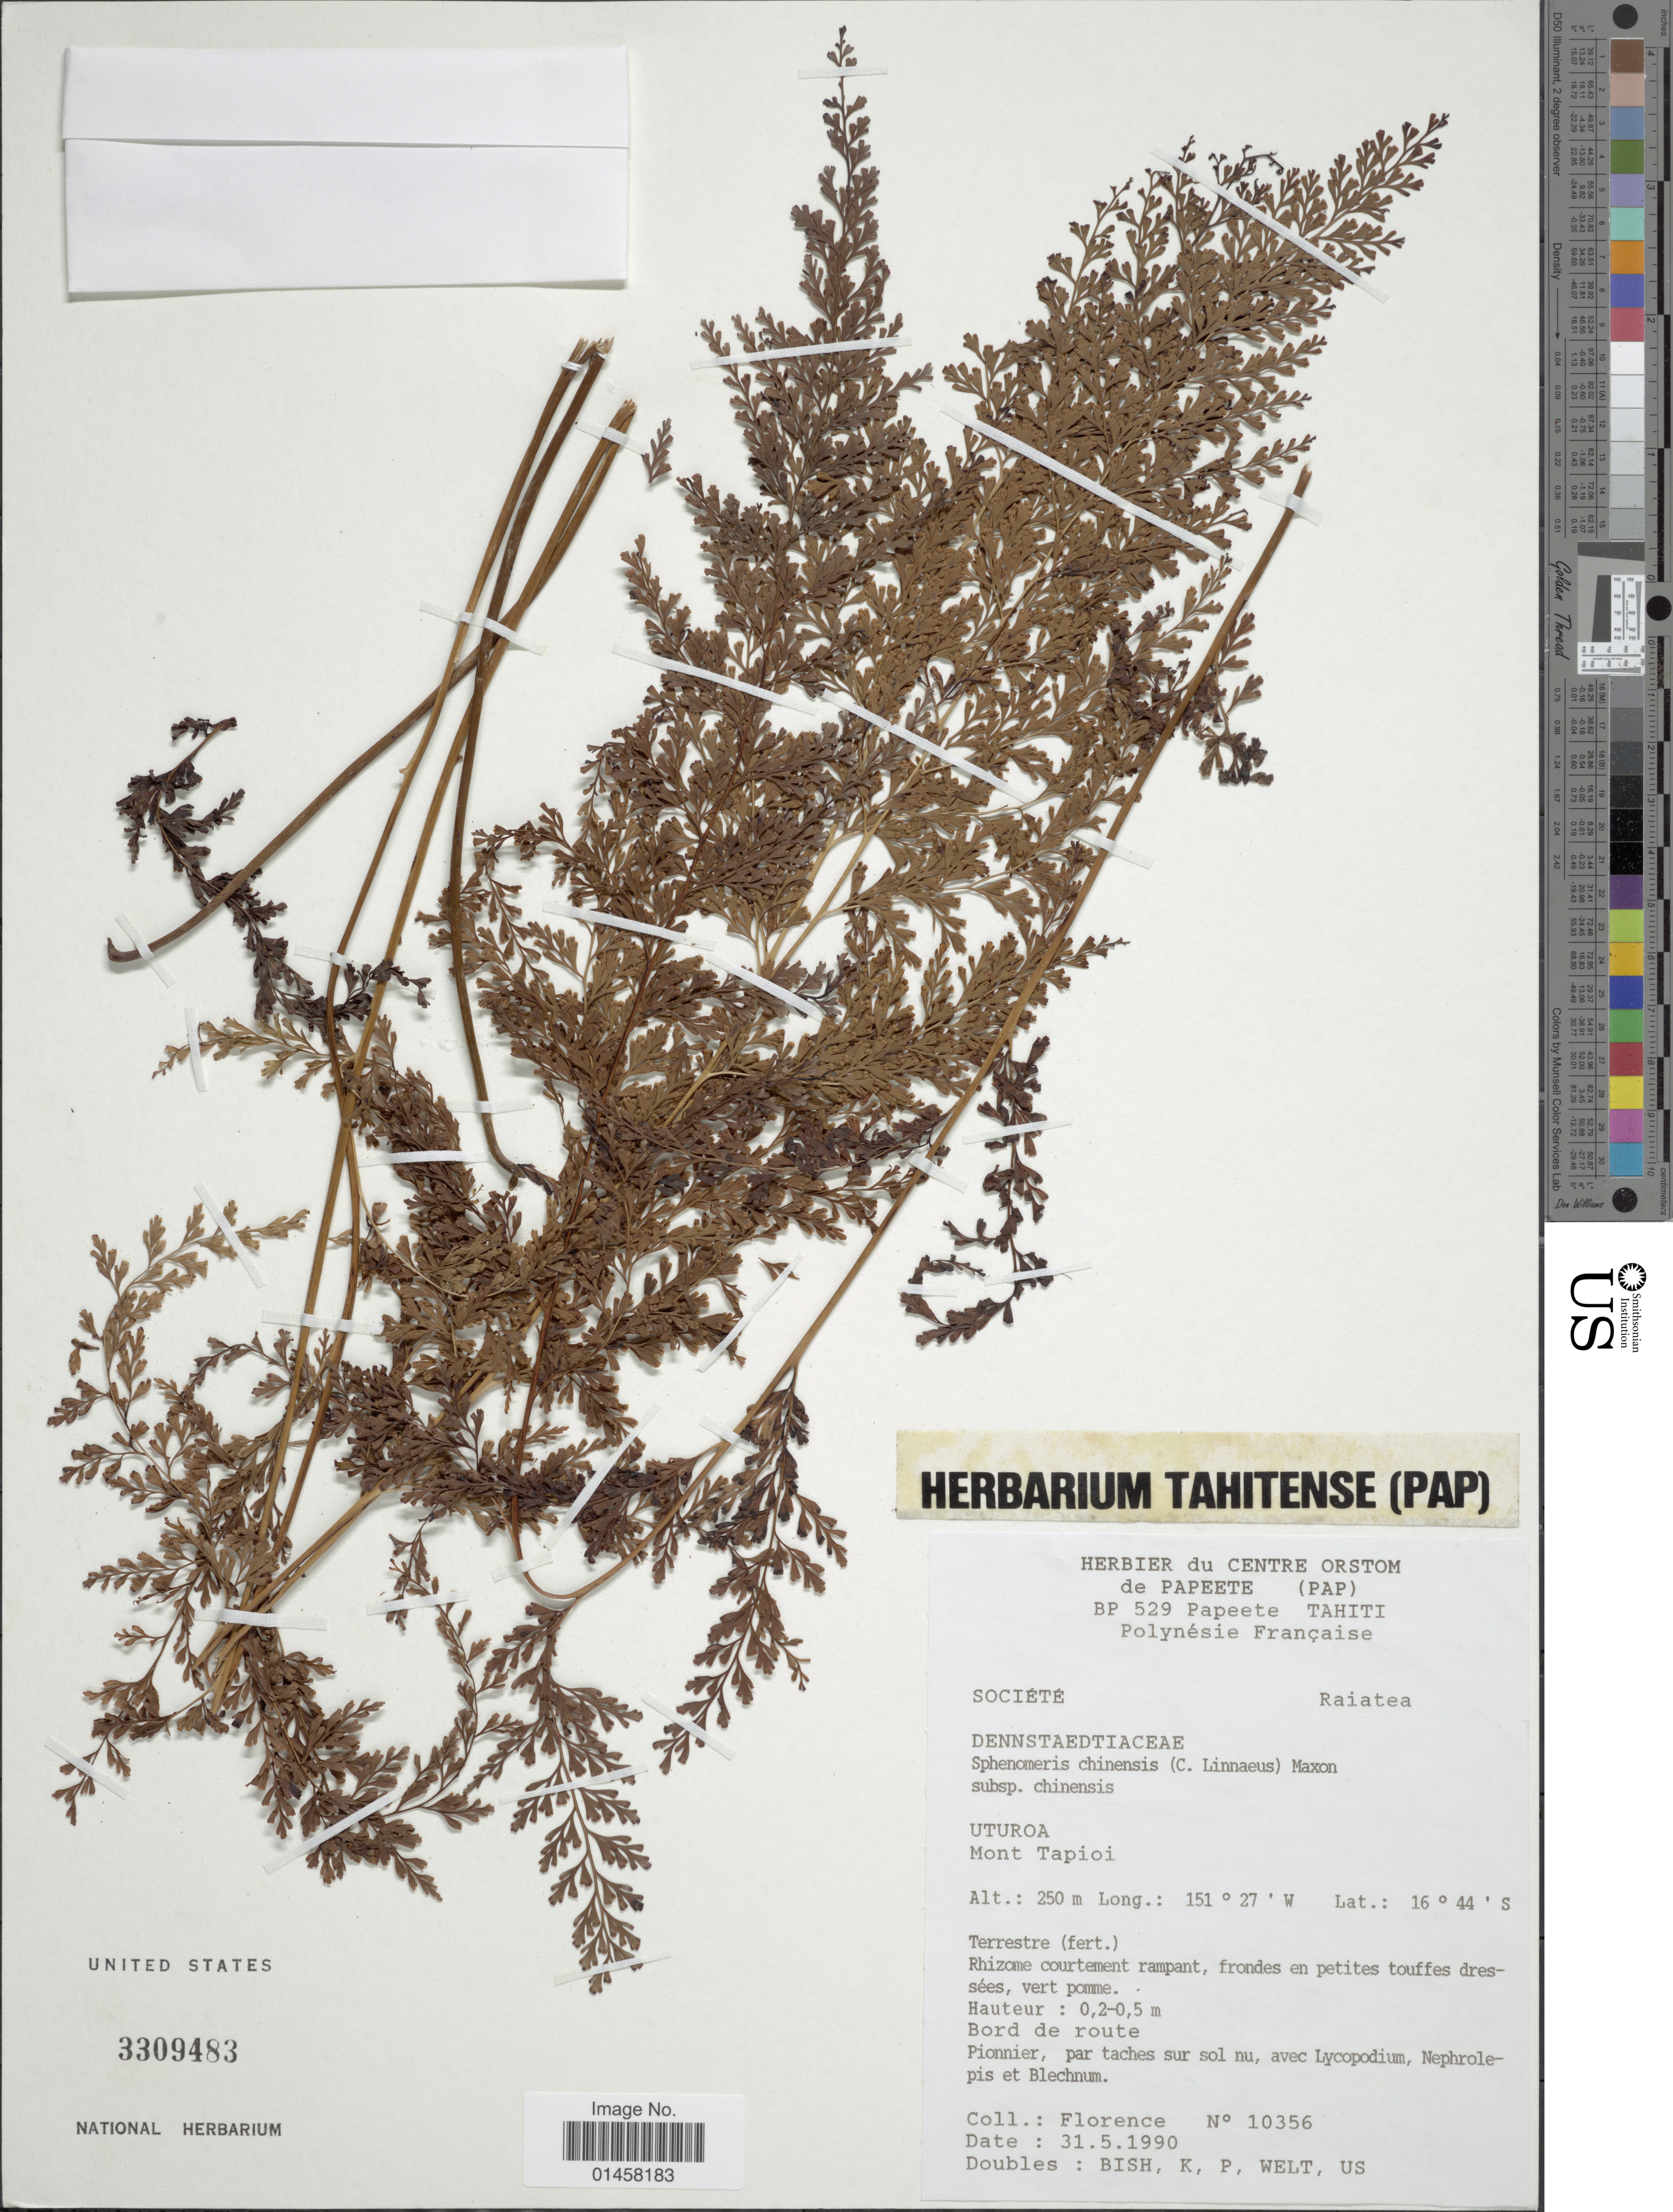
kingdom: Plantae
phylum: Tracheophyta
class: Polypodiopsida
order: Polypodiales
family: Lindsaeaceae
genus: Sphenomeris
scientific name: Sphenomeris chinensis var. chinensis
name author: (L.) Maxon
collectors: -. Florence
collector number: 10356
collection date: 1990-05-31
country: French Polynesia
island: Raiatea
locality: Raiatea. Utuora, Mont Tapioi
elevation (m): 250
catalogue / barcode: US 3309483